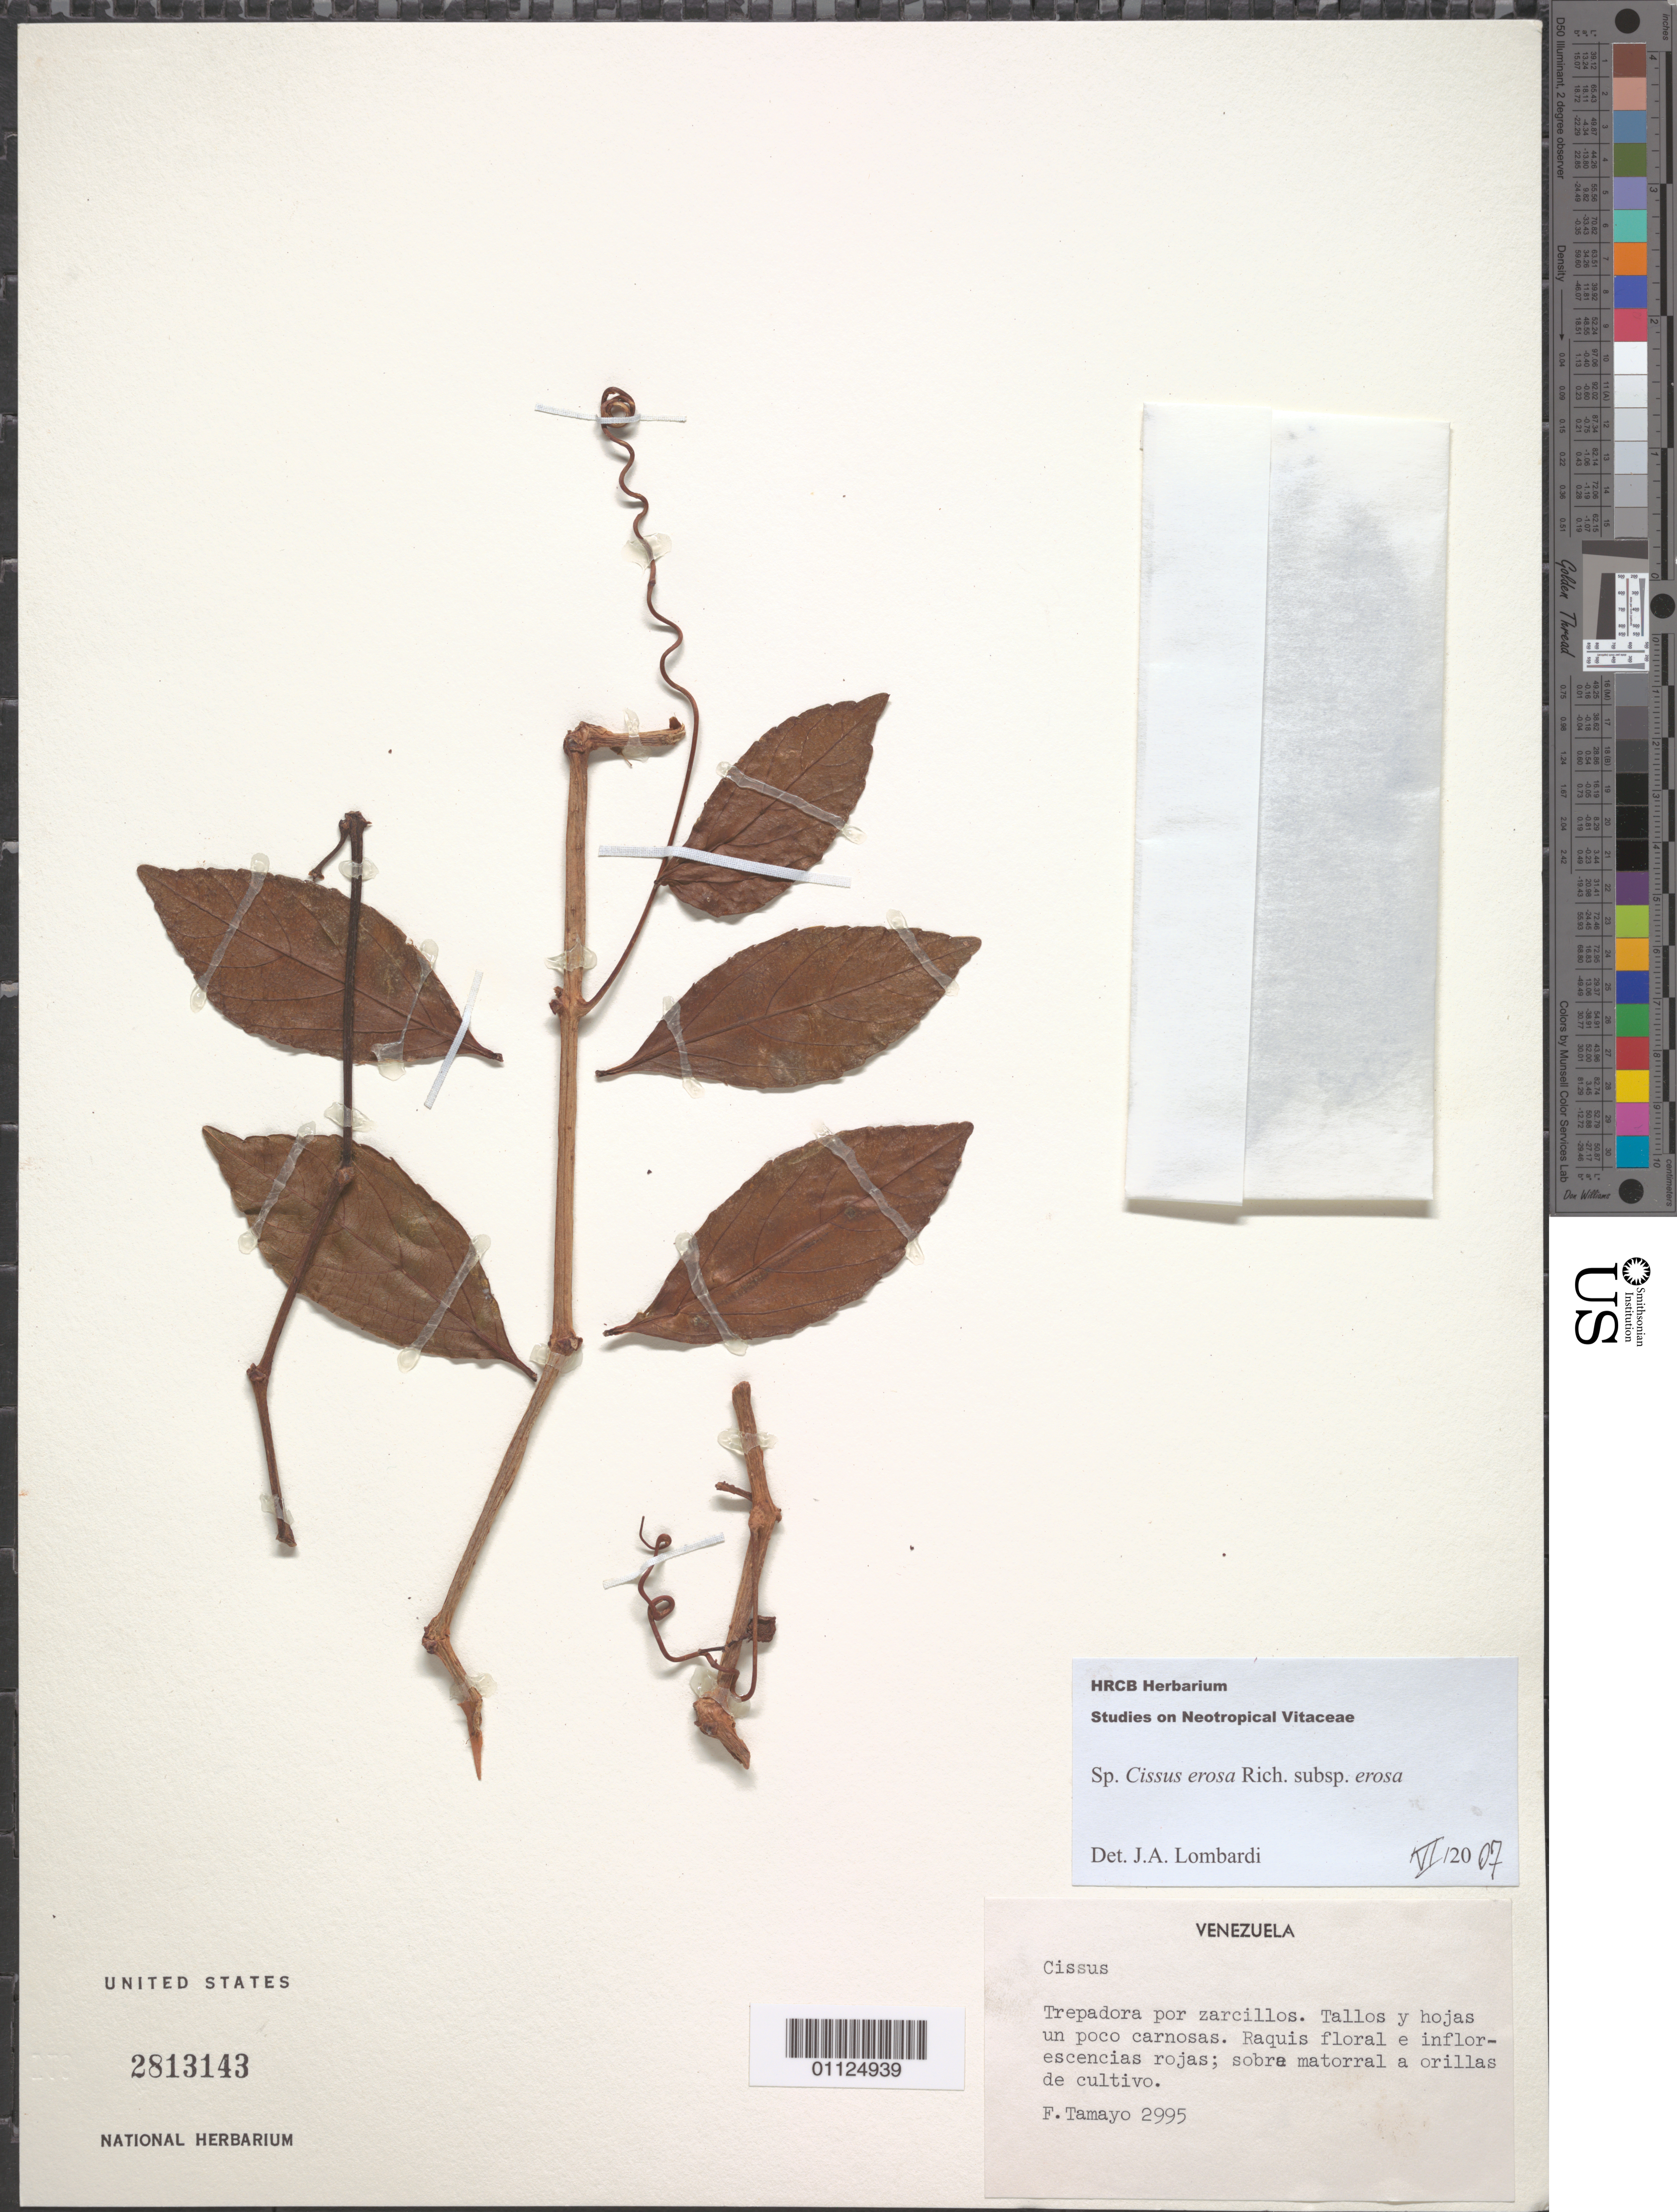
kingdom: Plantae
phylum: Tracheophyta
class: Magnoliopsida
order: Vitales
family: Vitaceae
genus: Cissus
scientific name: Cissus erosa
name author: Rich.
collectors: F. Tamayo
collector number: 2995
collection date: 1920/1980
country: Venezuela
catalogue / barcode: US 2813143